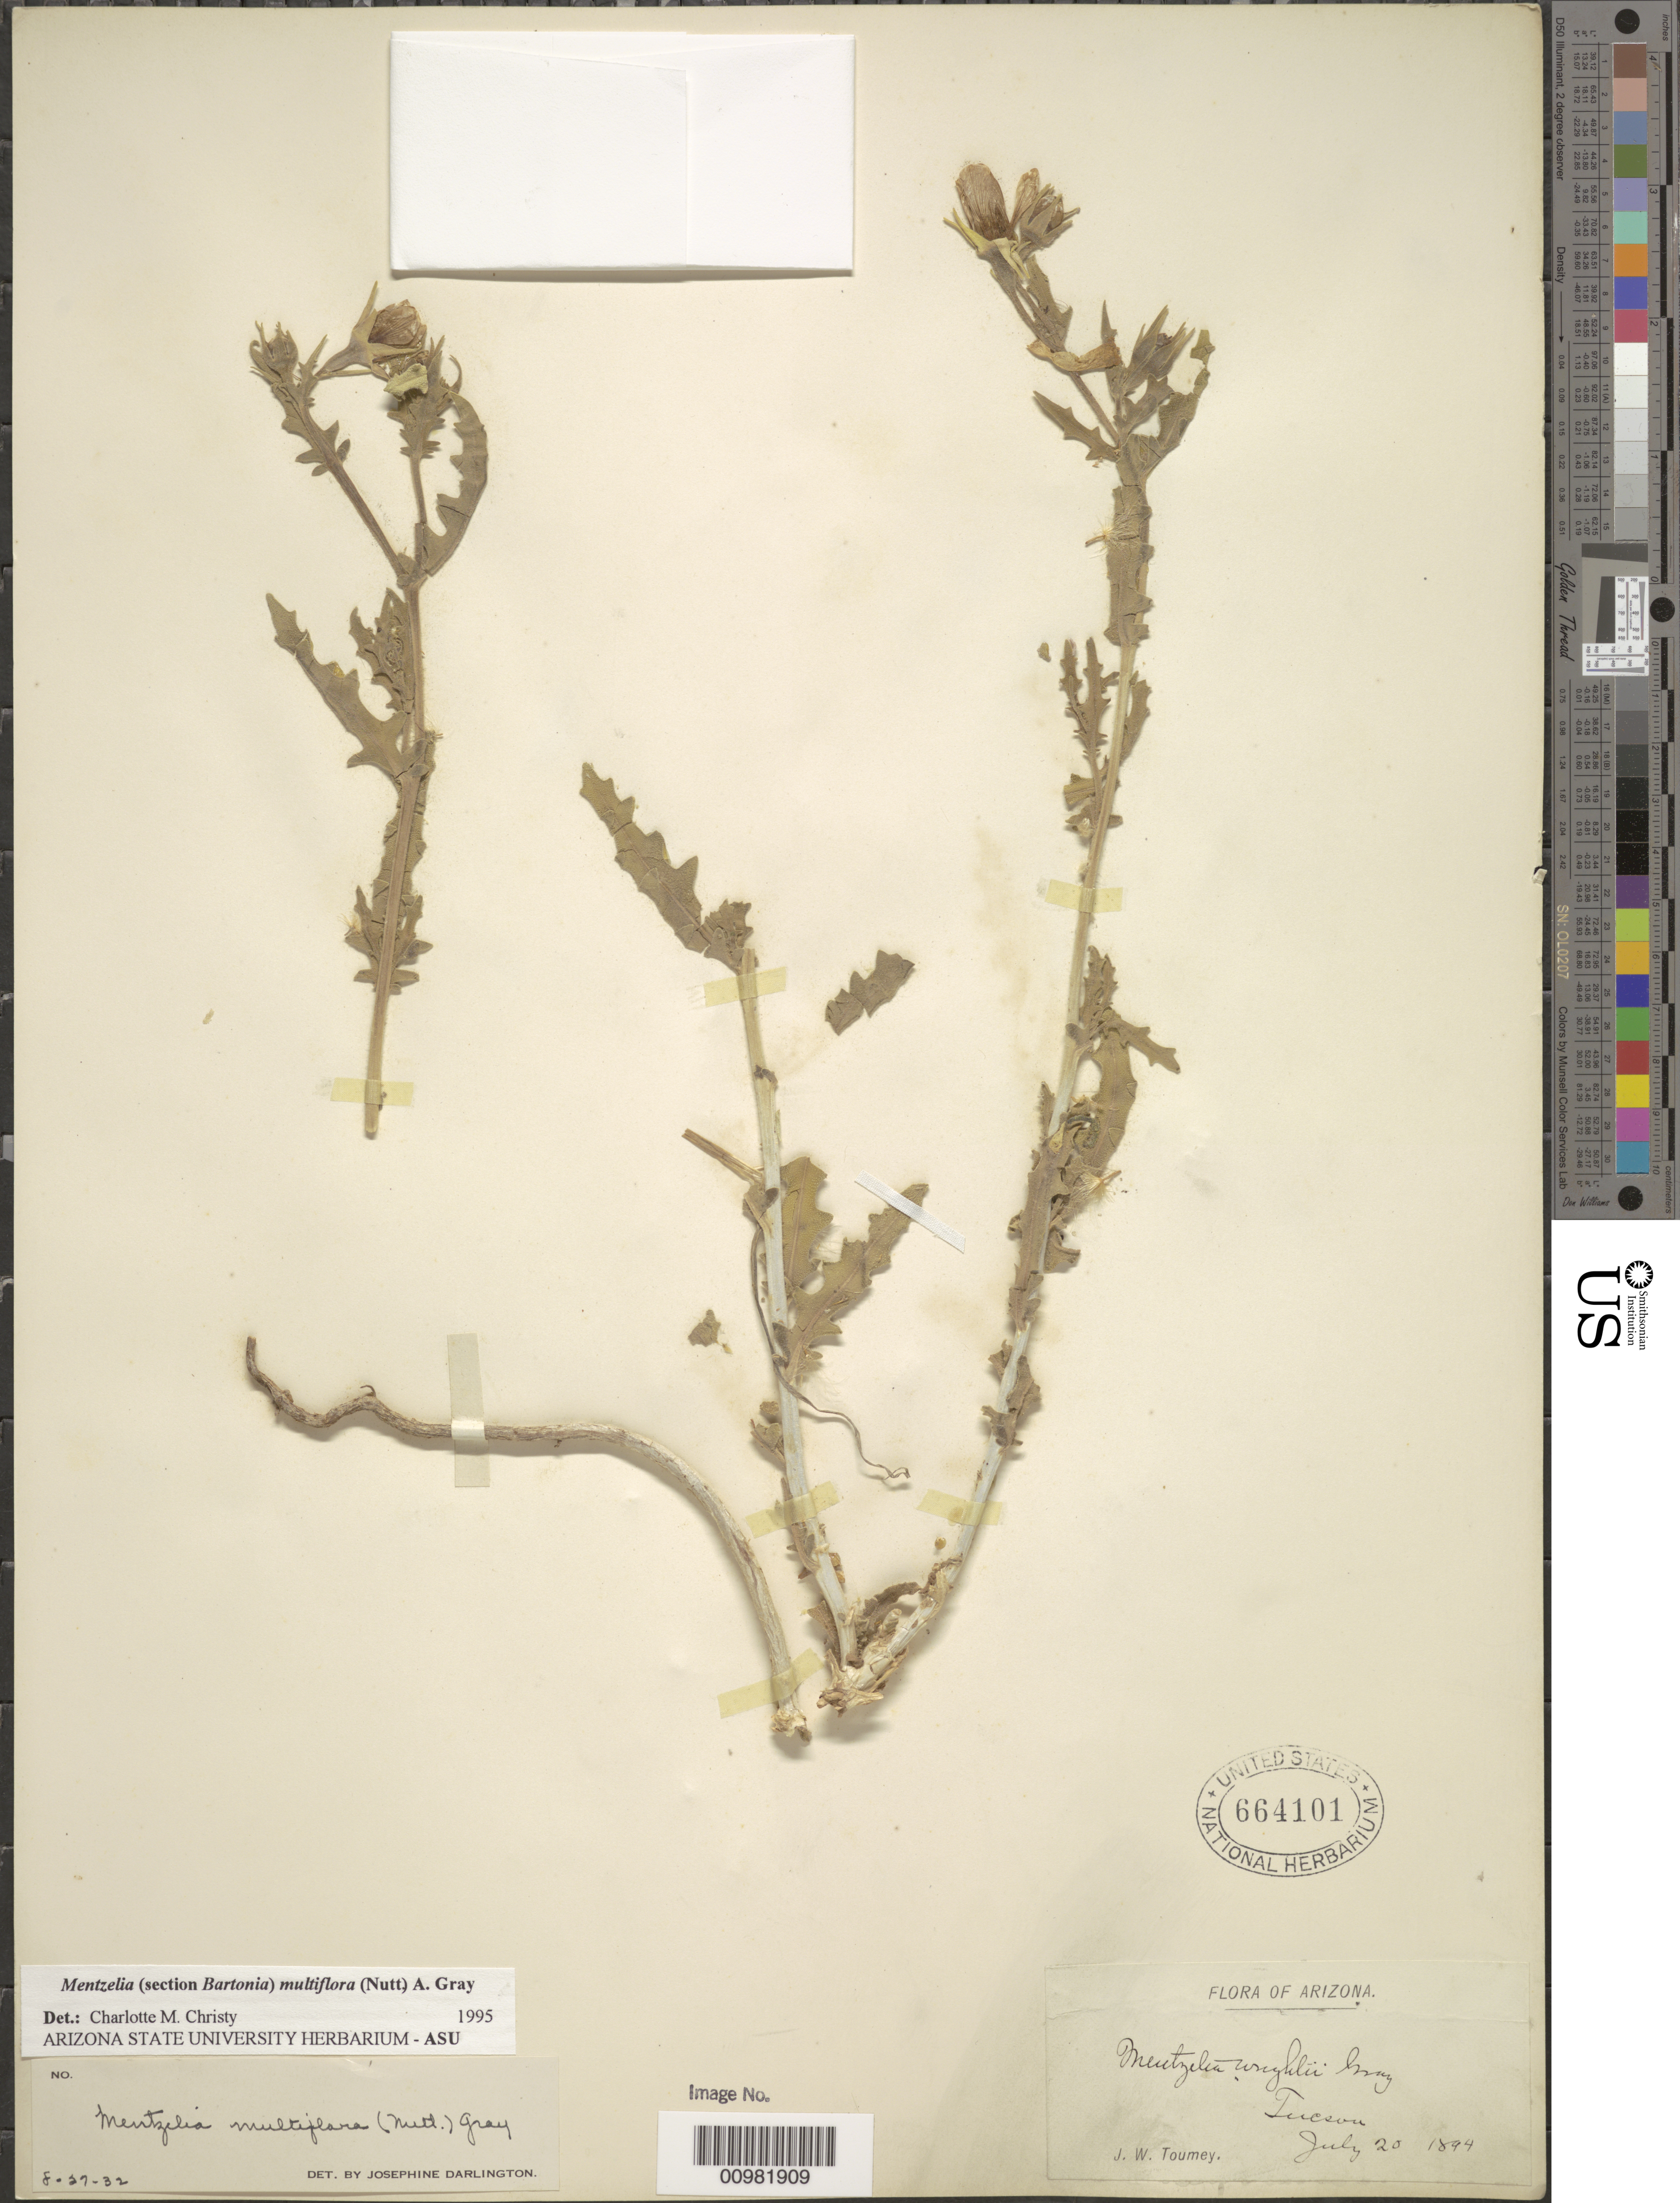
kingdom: Plantae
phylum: Tracheophyta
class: Magnoliopsida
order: Cornales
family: Loasaceae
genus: Mentzelia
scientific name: Mentzelia multiflora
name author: (Nutt.) A. Gray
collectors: J. W. Toumey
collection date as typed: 20 Jul 1894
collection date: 1894-07-20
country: United States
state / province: Arizona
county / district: Pima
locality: Tucson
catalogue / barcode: US 664101